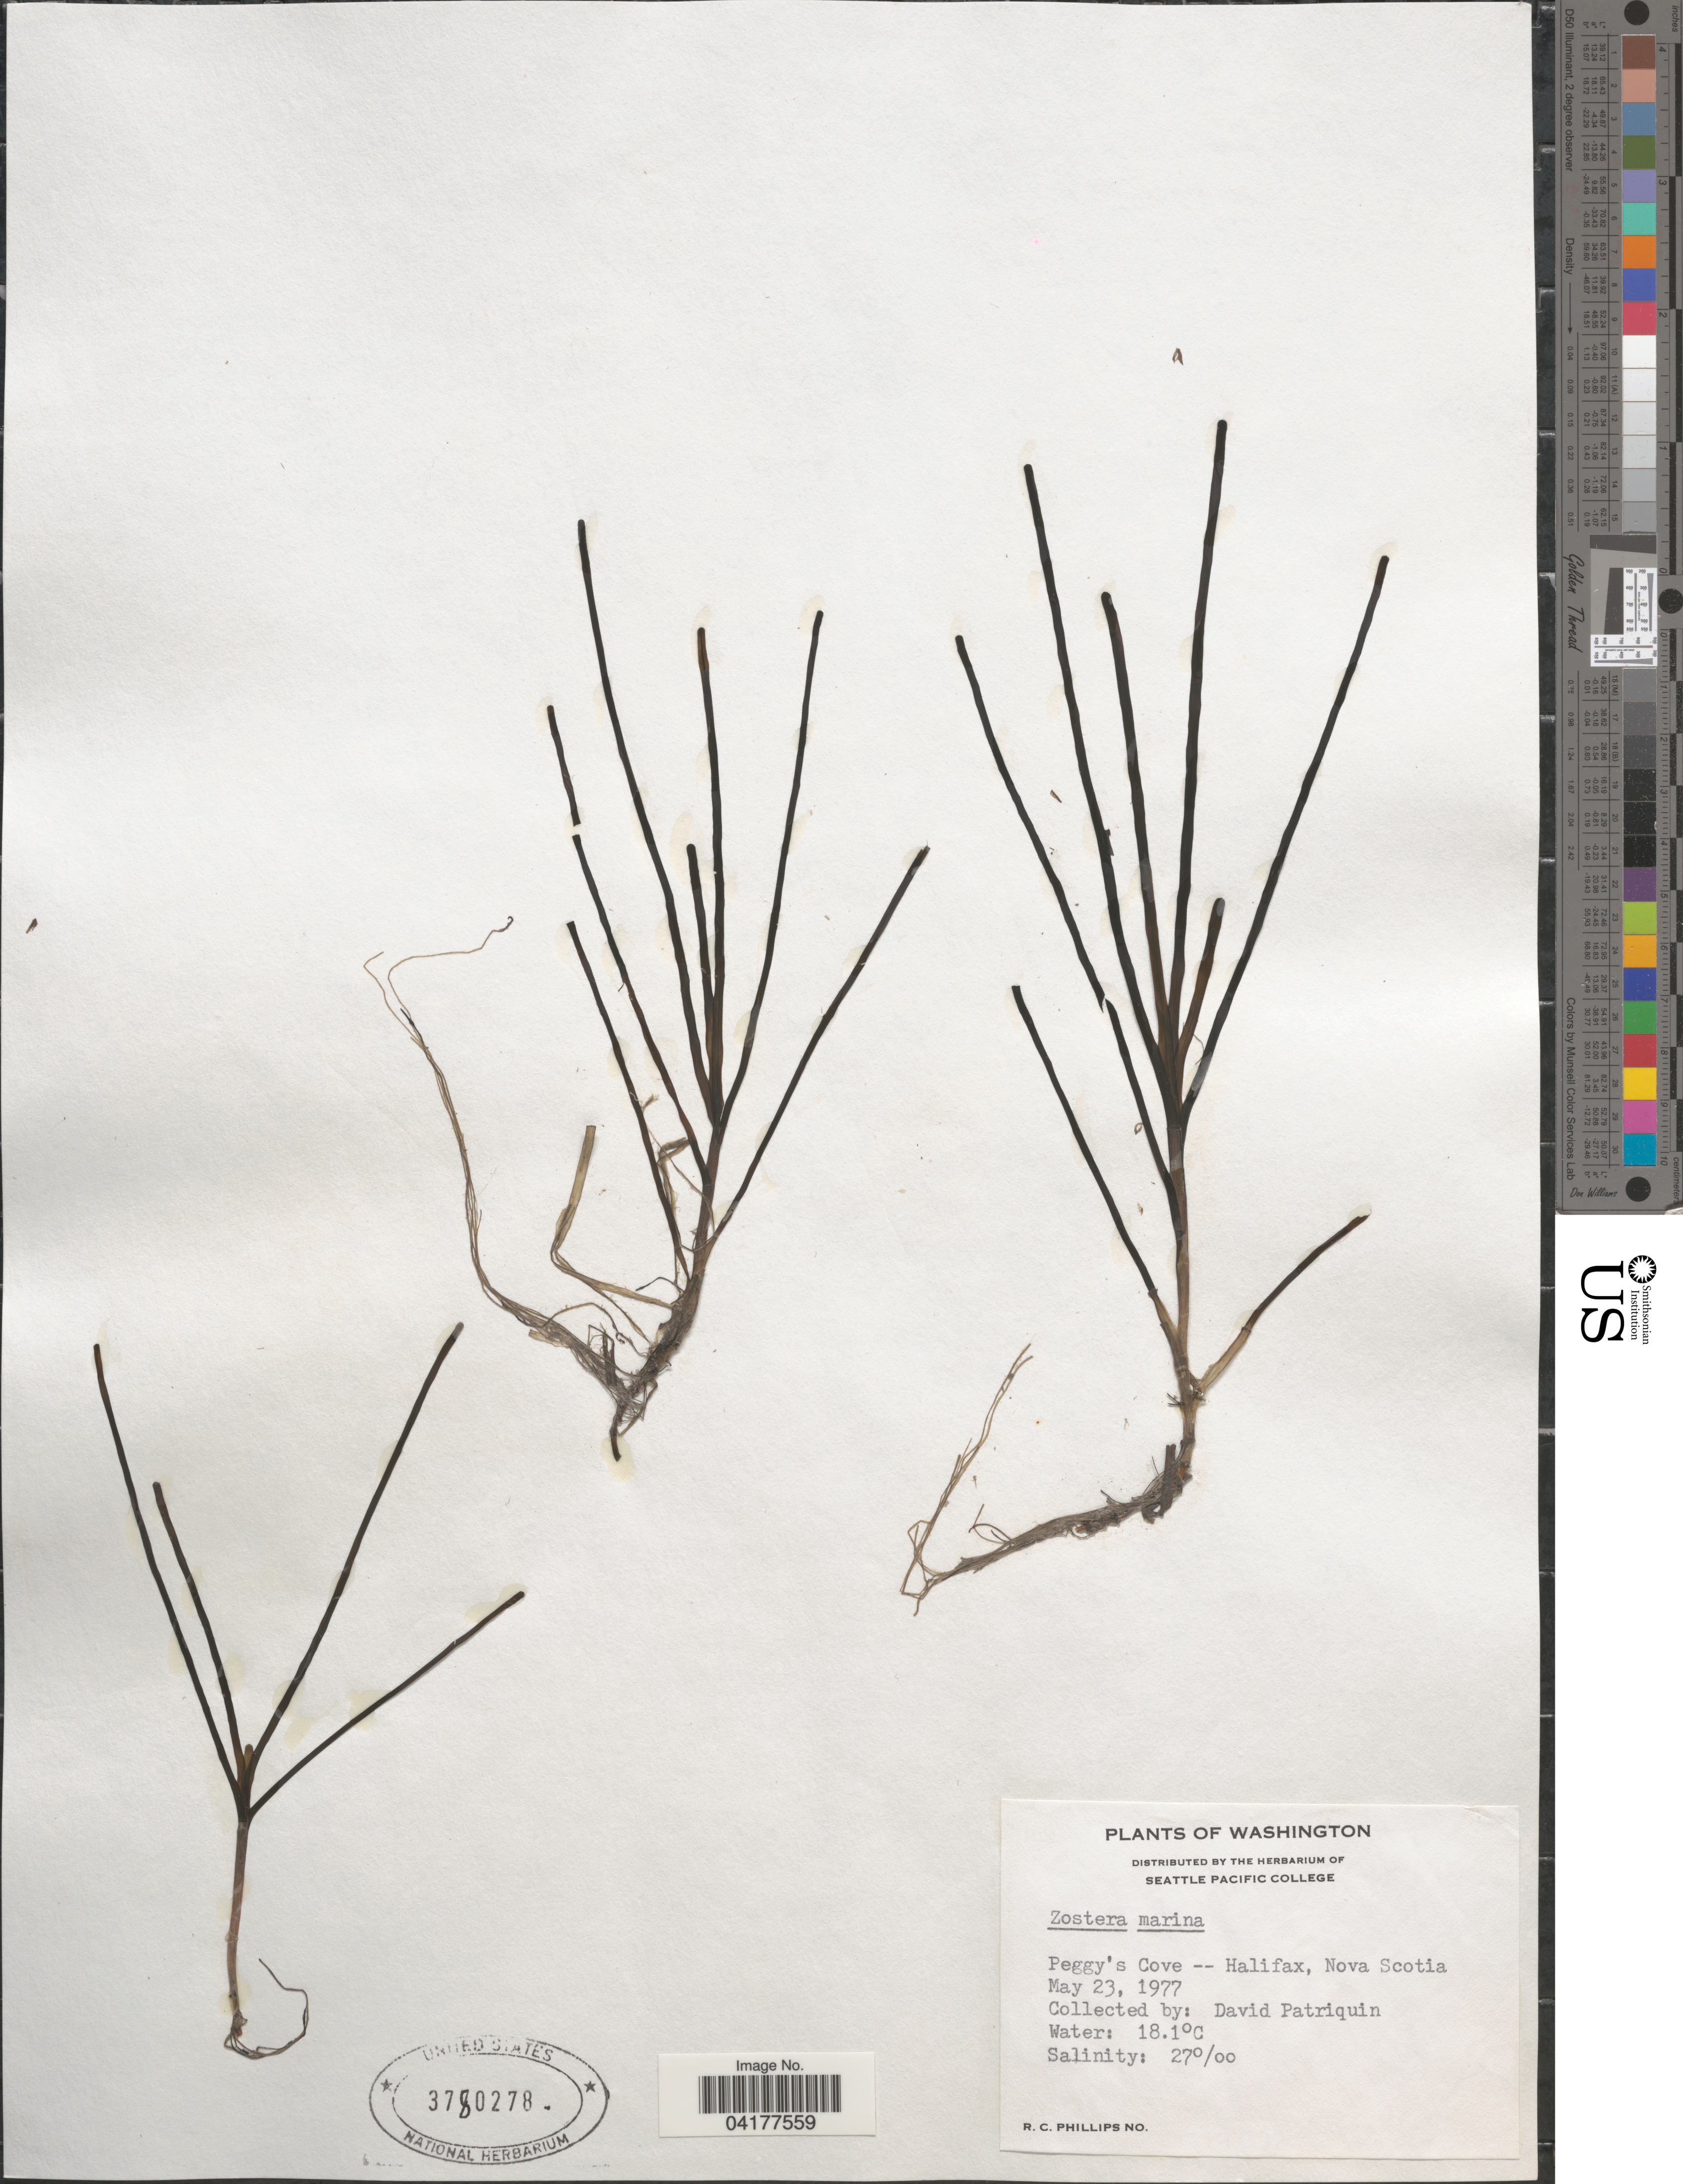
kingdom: Plantae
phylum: Tracheophyta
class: Liliopsida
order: Alismatales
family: Zosteraceae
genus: Zostera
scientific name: Zostera marina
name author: L.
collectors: D. Patriquin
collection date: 1977-05-23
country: Canada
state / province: Nova Scotia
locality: Peggy's Cove -- Halifax.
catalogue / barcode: US 3780278